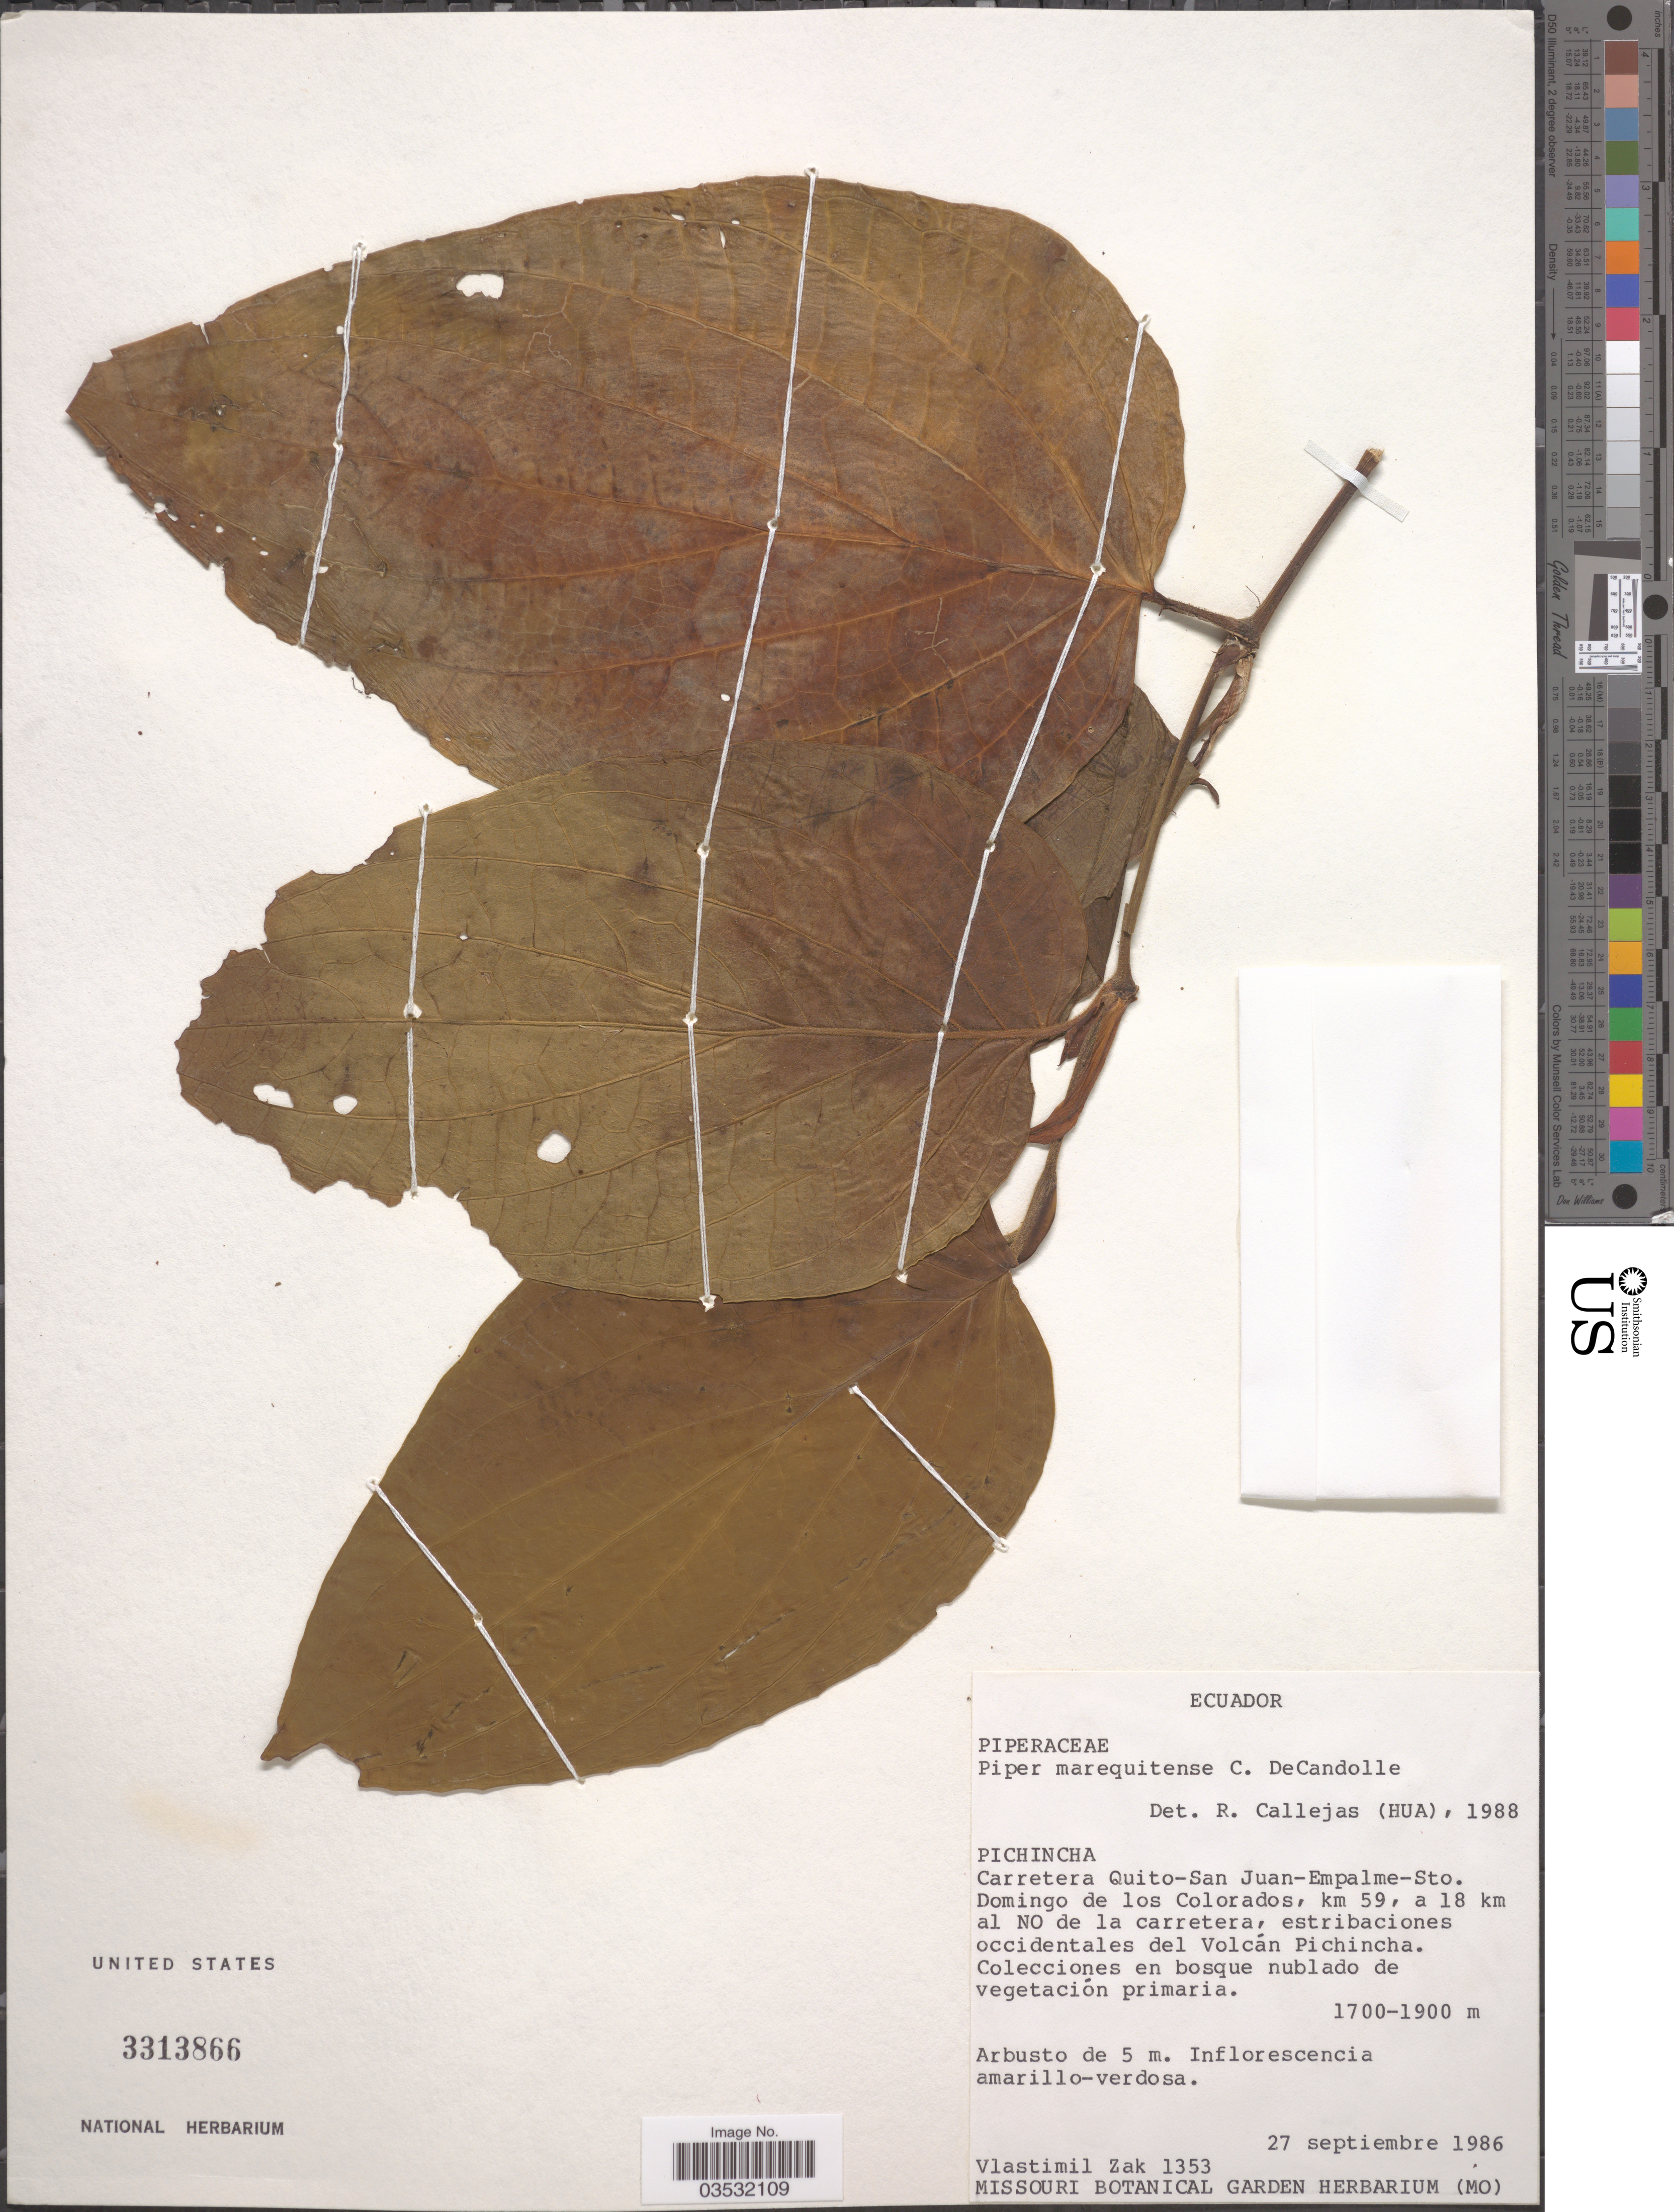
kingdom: Plantae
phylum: Tracheophyta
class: Magnoliopsida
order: Piperales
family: Piperaceae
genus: Piper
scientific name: Piper marequitense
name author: C. DC.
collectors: V. Zak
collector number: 1353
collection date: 1986-09-27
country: Ecuador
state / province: Pichincha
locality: Carretera Quito-San Juan-Empalme-Sto. Domingo de los Colorados, km 59, a 18 km al NO de la carretera, estribaciones occidentales del Volcán Pichincha.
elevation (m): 1700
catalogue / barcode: US 3313866